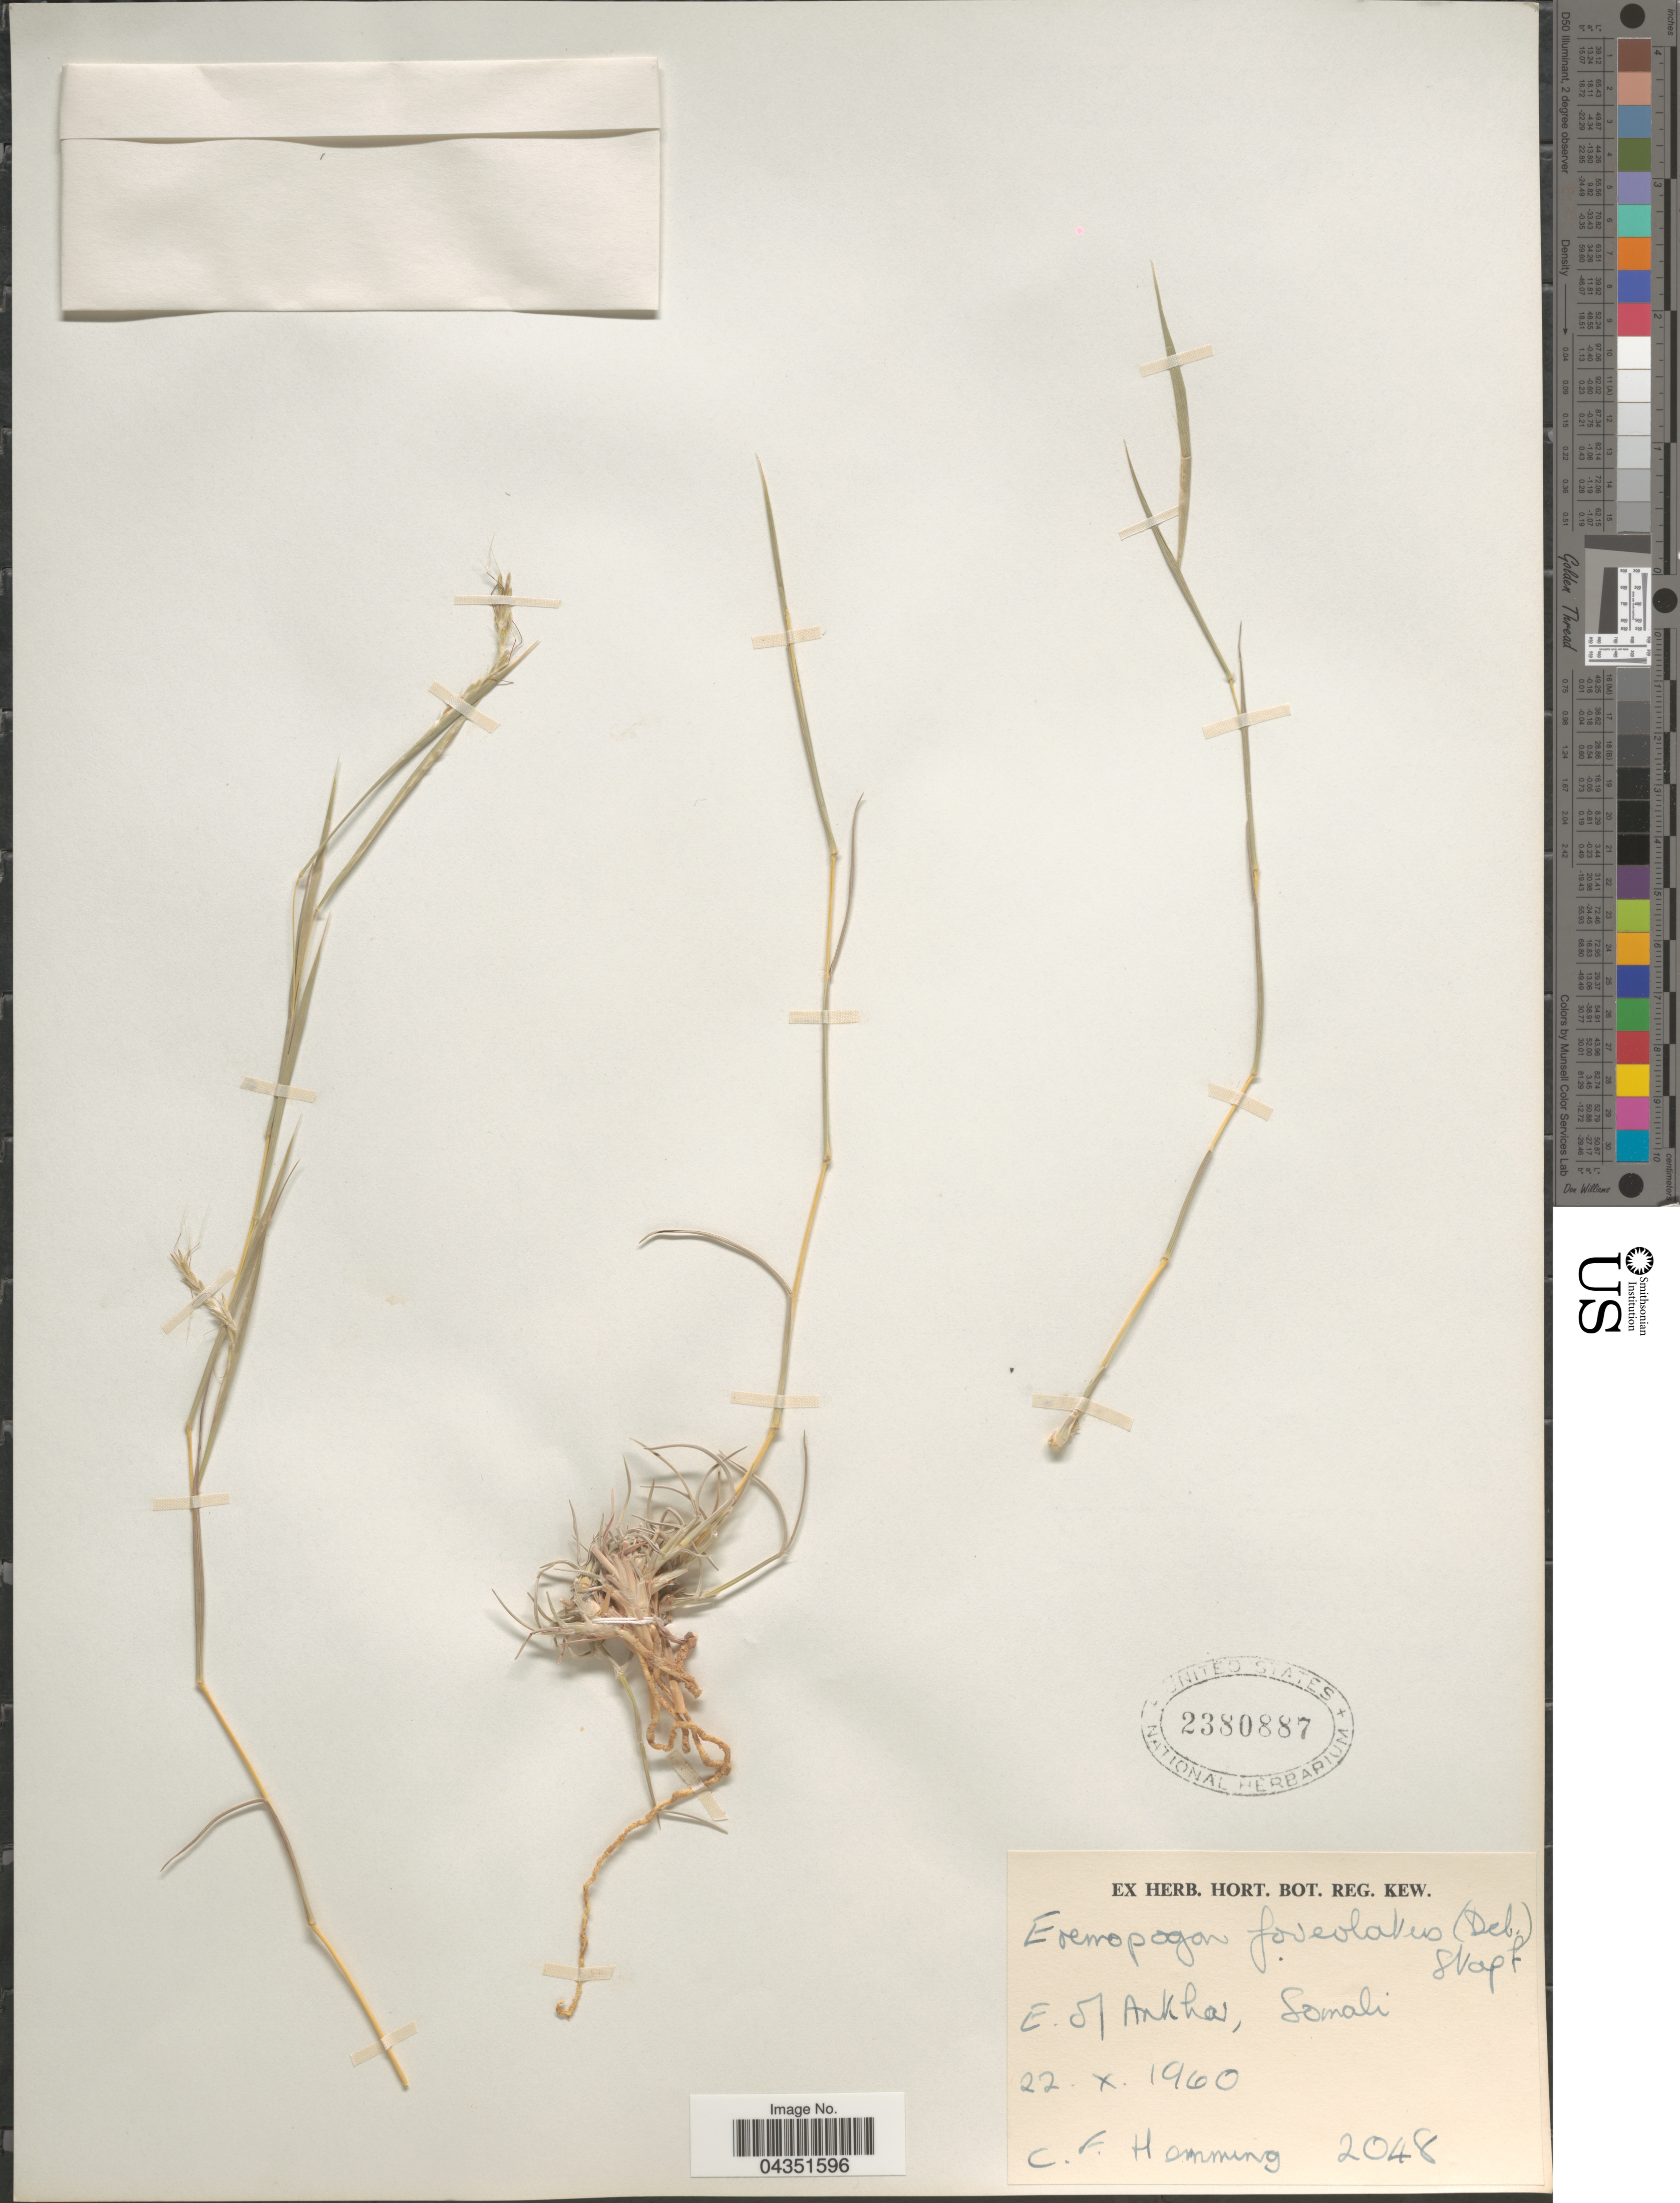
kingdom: Plantae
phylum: Tracheophyta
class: Liliopsida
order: Poales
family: Poaceae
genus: Eremopogon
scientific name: Eremopogon foveolatus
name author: (Delile) Stapf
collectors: C. Hemming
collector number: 2048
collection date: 1960-10-22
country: Somalia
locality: E. of Ankhar, Somali.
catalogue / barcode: US 2380887